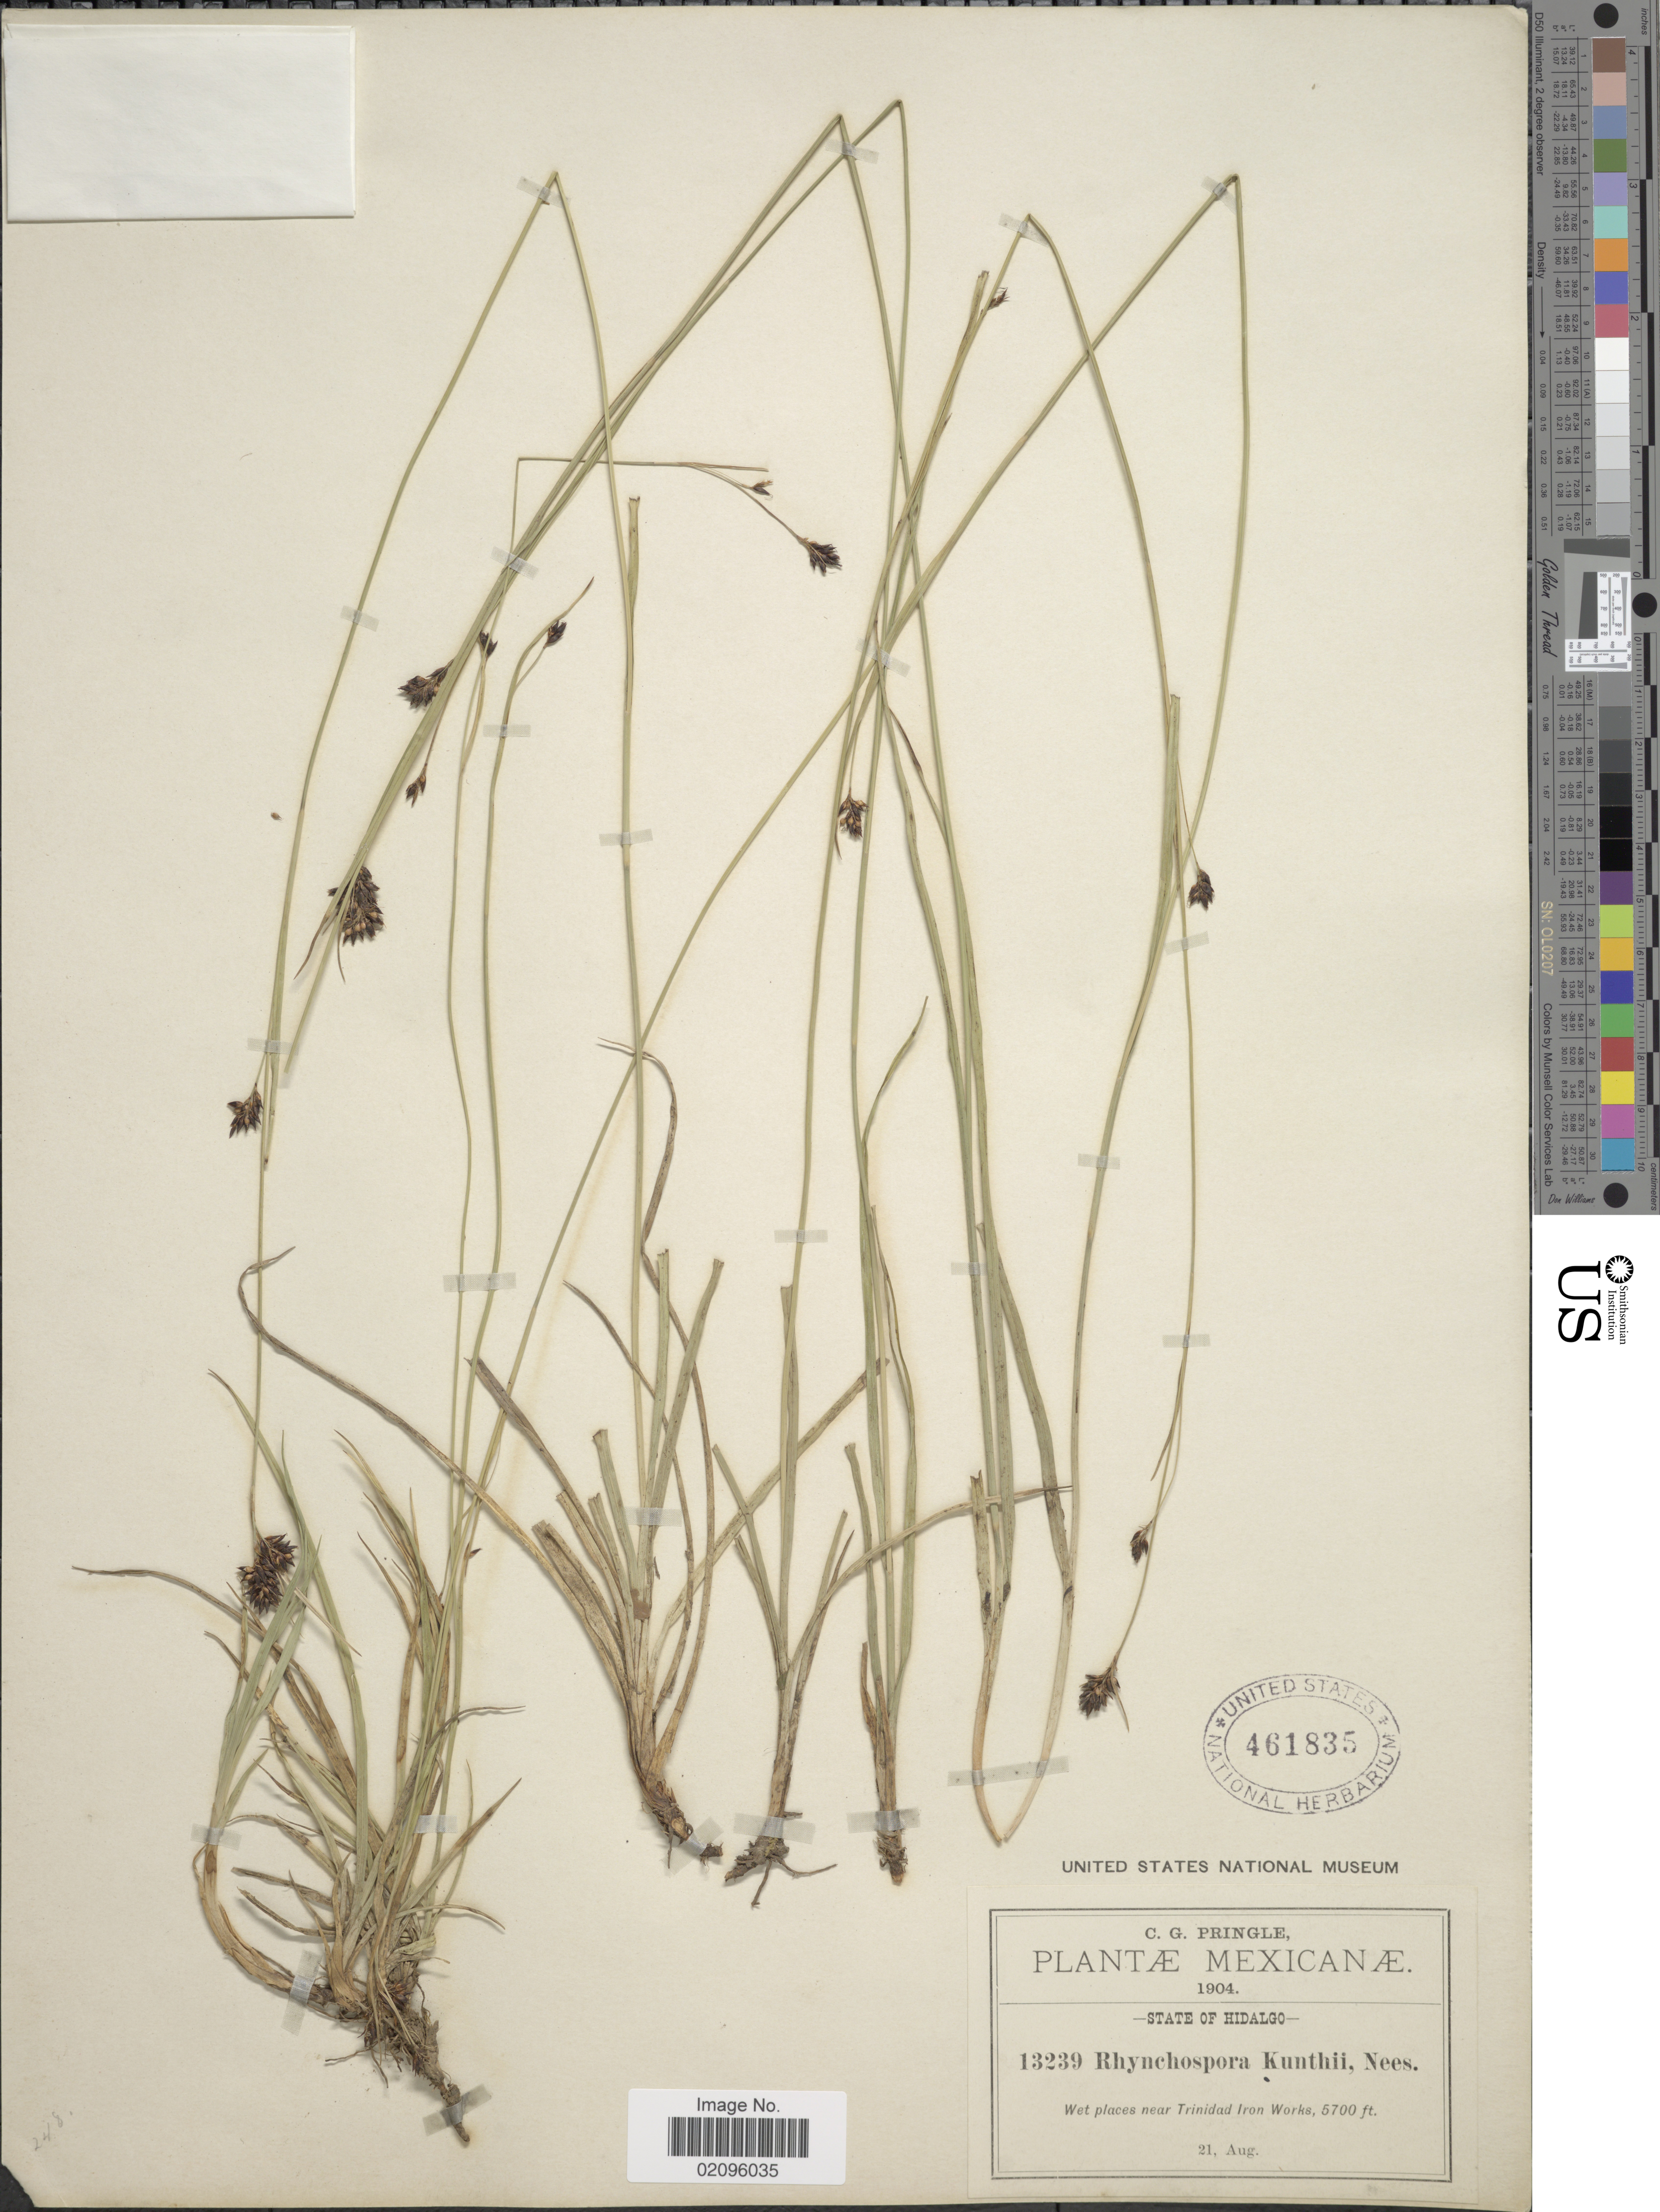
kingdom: Plantae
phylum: Tracheophyta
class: Liliopsida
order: Poales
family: Cyperaceae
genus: Rhynchospora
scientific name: Rhynchospora kunthii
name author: Nees ex Kunth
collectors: C. G. Pringle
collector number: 13239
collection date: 1904-08-21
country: Mexico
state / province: Hidalgo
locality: Wet pines near Trinidad Iron Works.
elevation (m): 1737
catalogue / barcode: US 461835